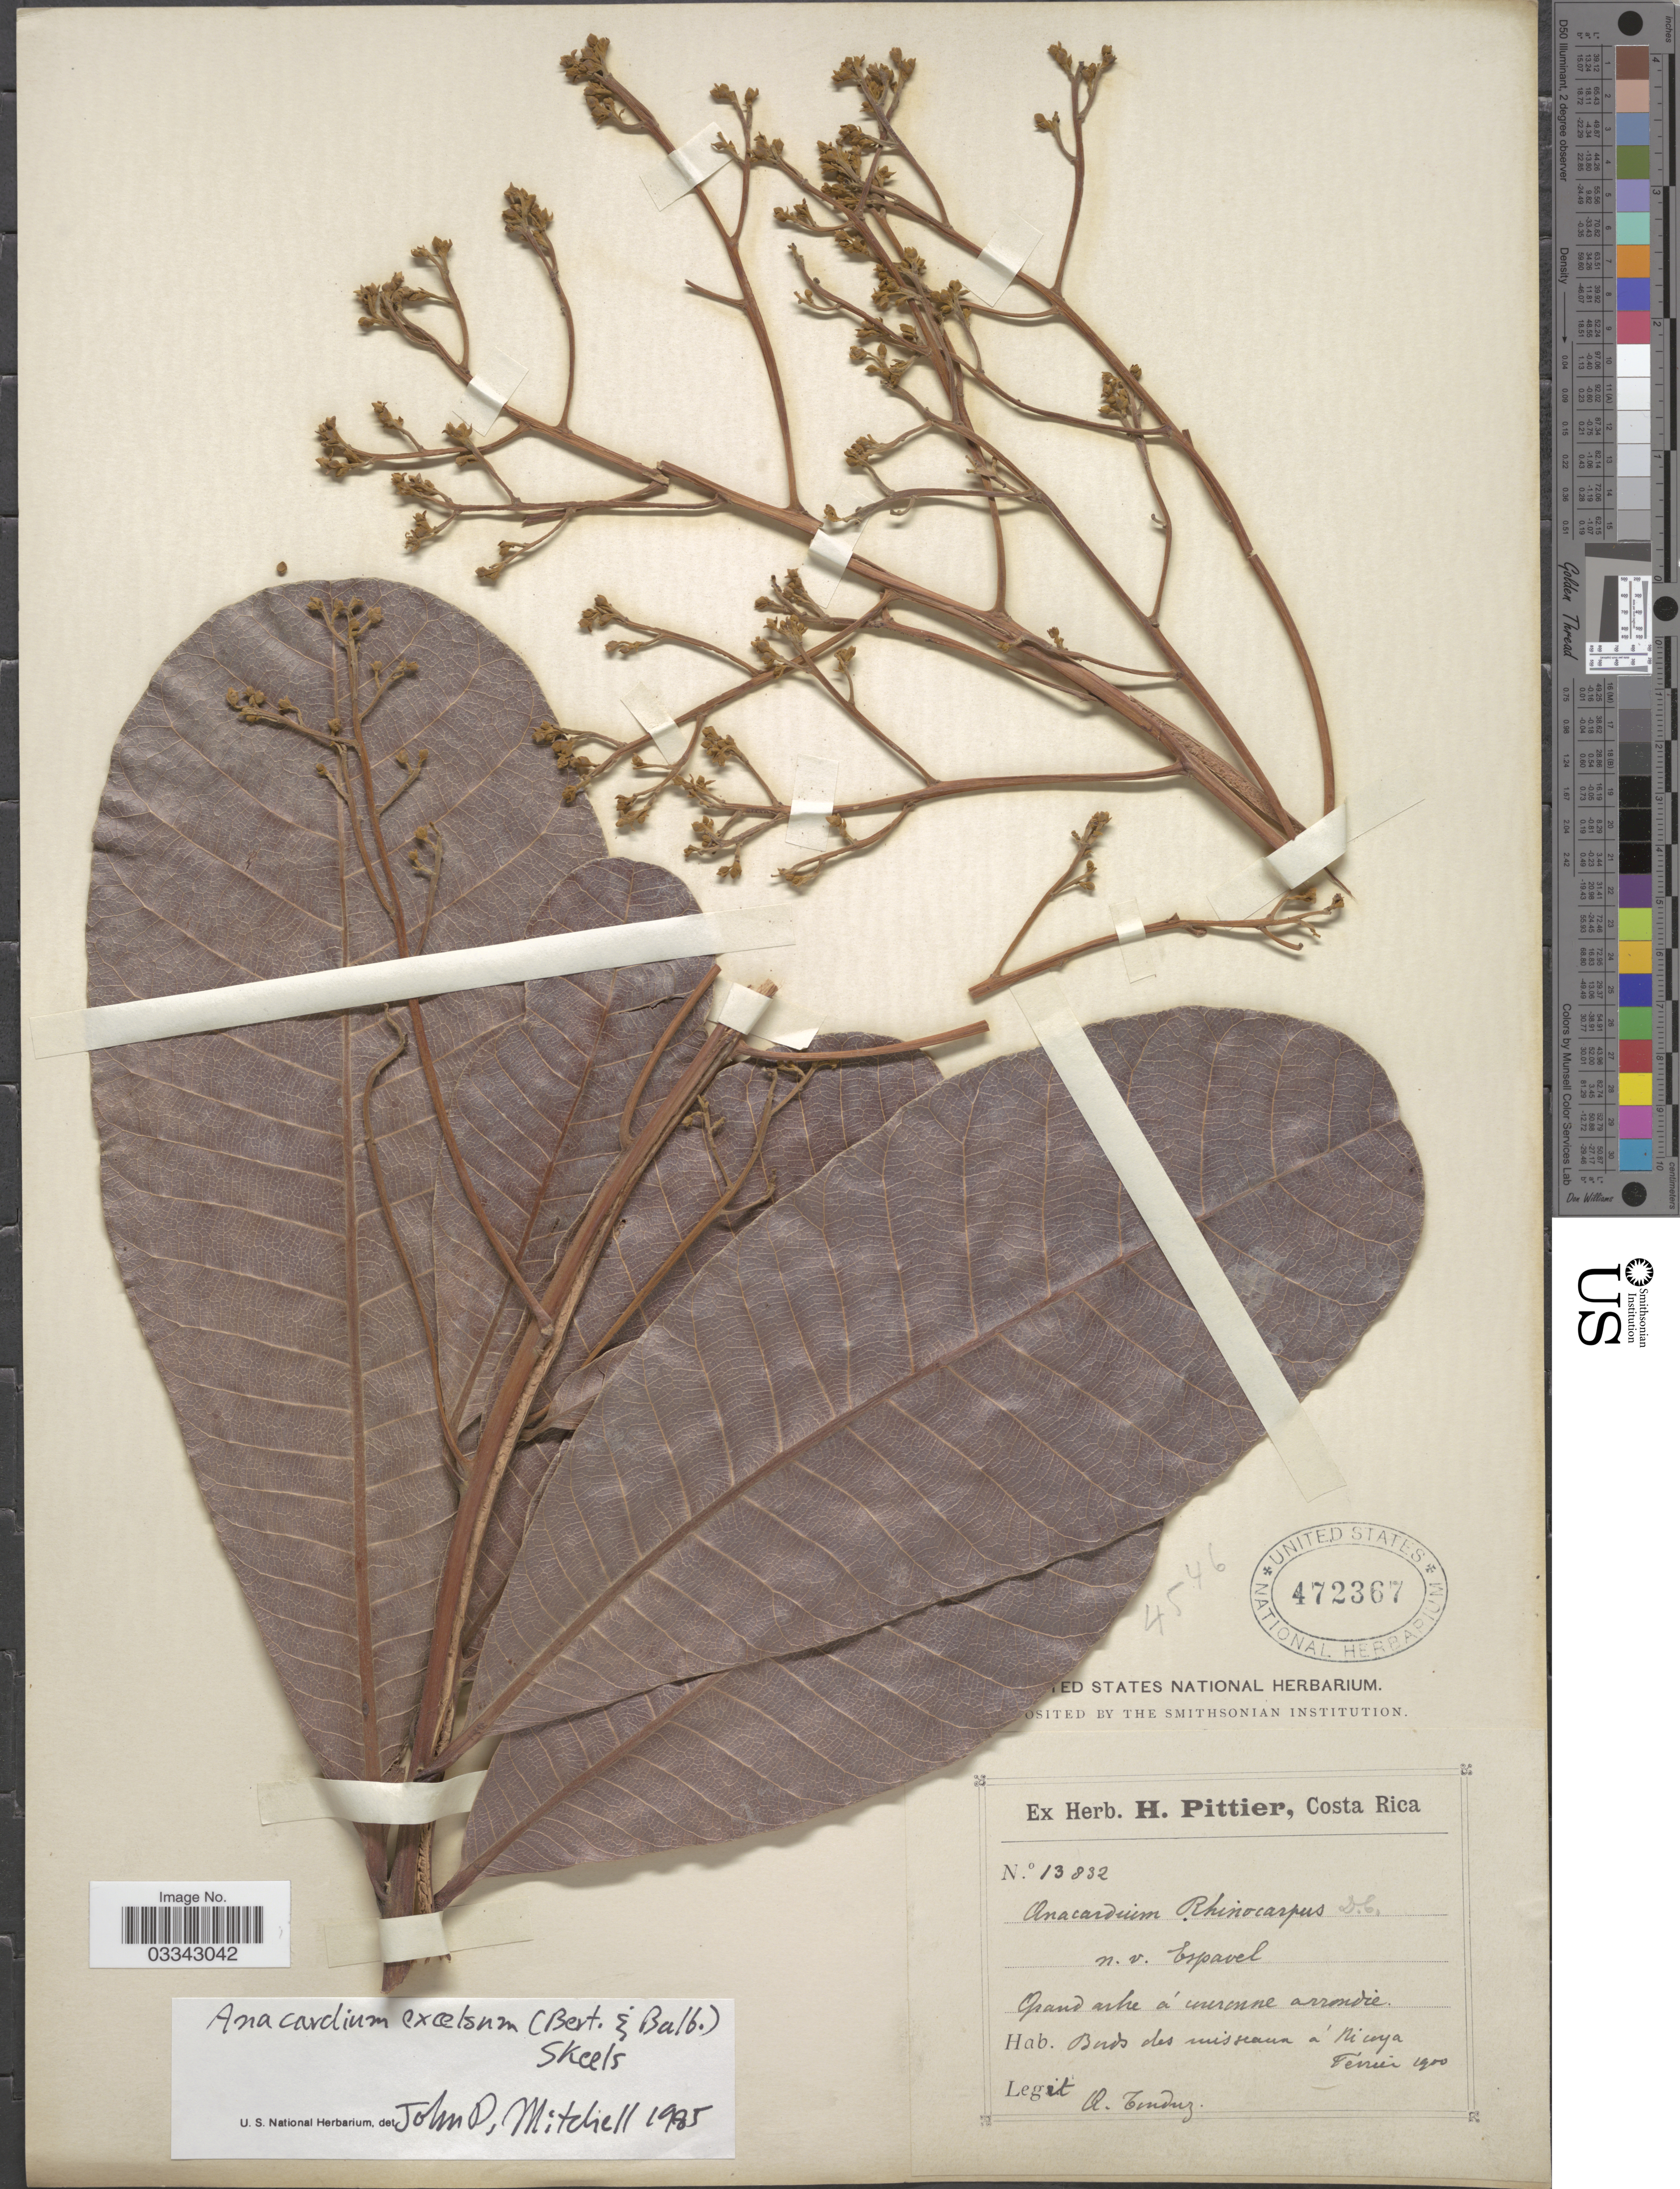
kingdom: Plantae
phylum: Tracheophyta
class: Magnoliopsida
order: Sapindales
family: Anacardiaceae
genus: Anacardium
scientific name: Anacardium excelsum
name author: (Kunth) Skeels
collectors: A. Tonduz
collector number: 13832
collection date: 1900-02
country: Costa Rica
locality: Bords des ruisseau á Nicoya.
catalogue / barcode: US 472367